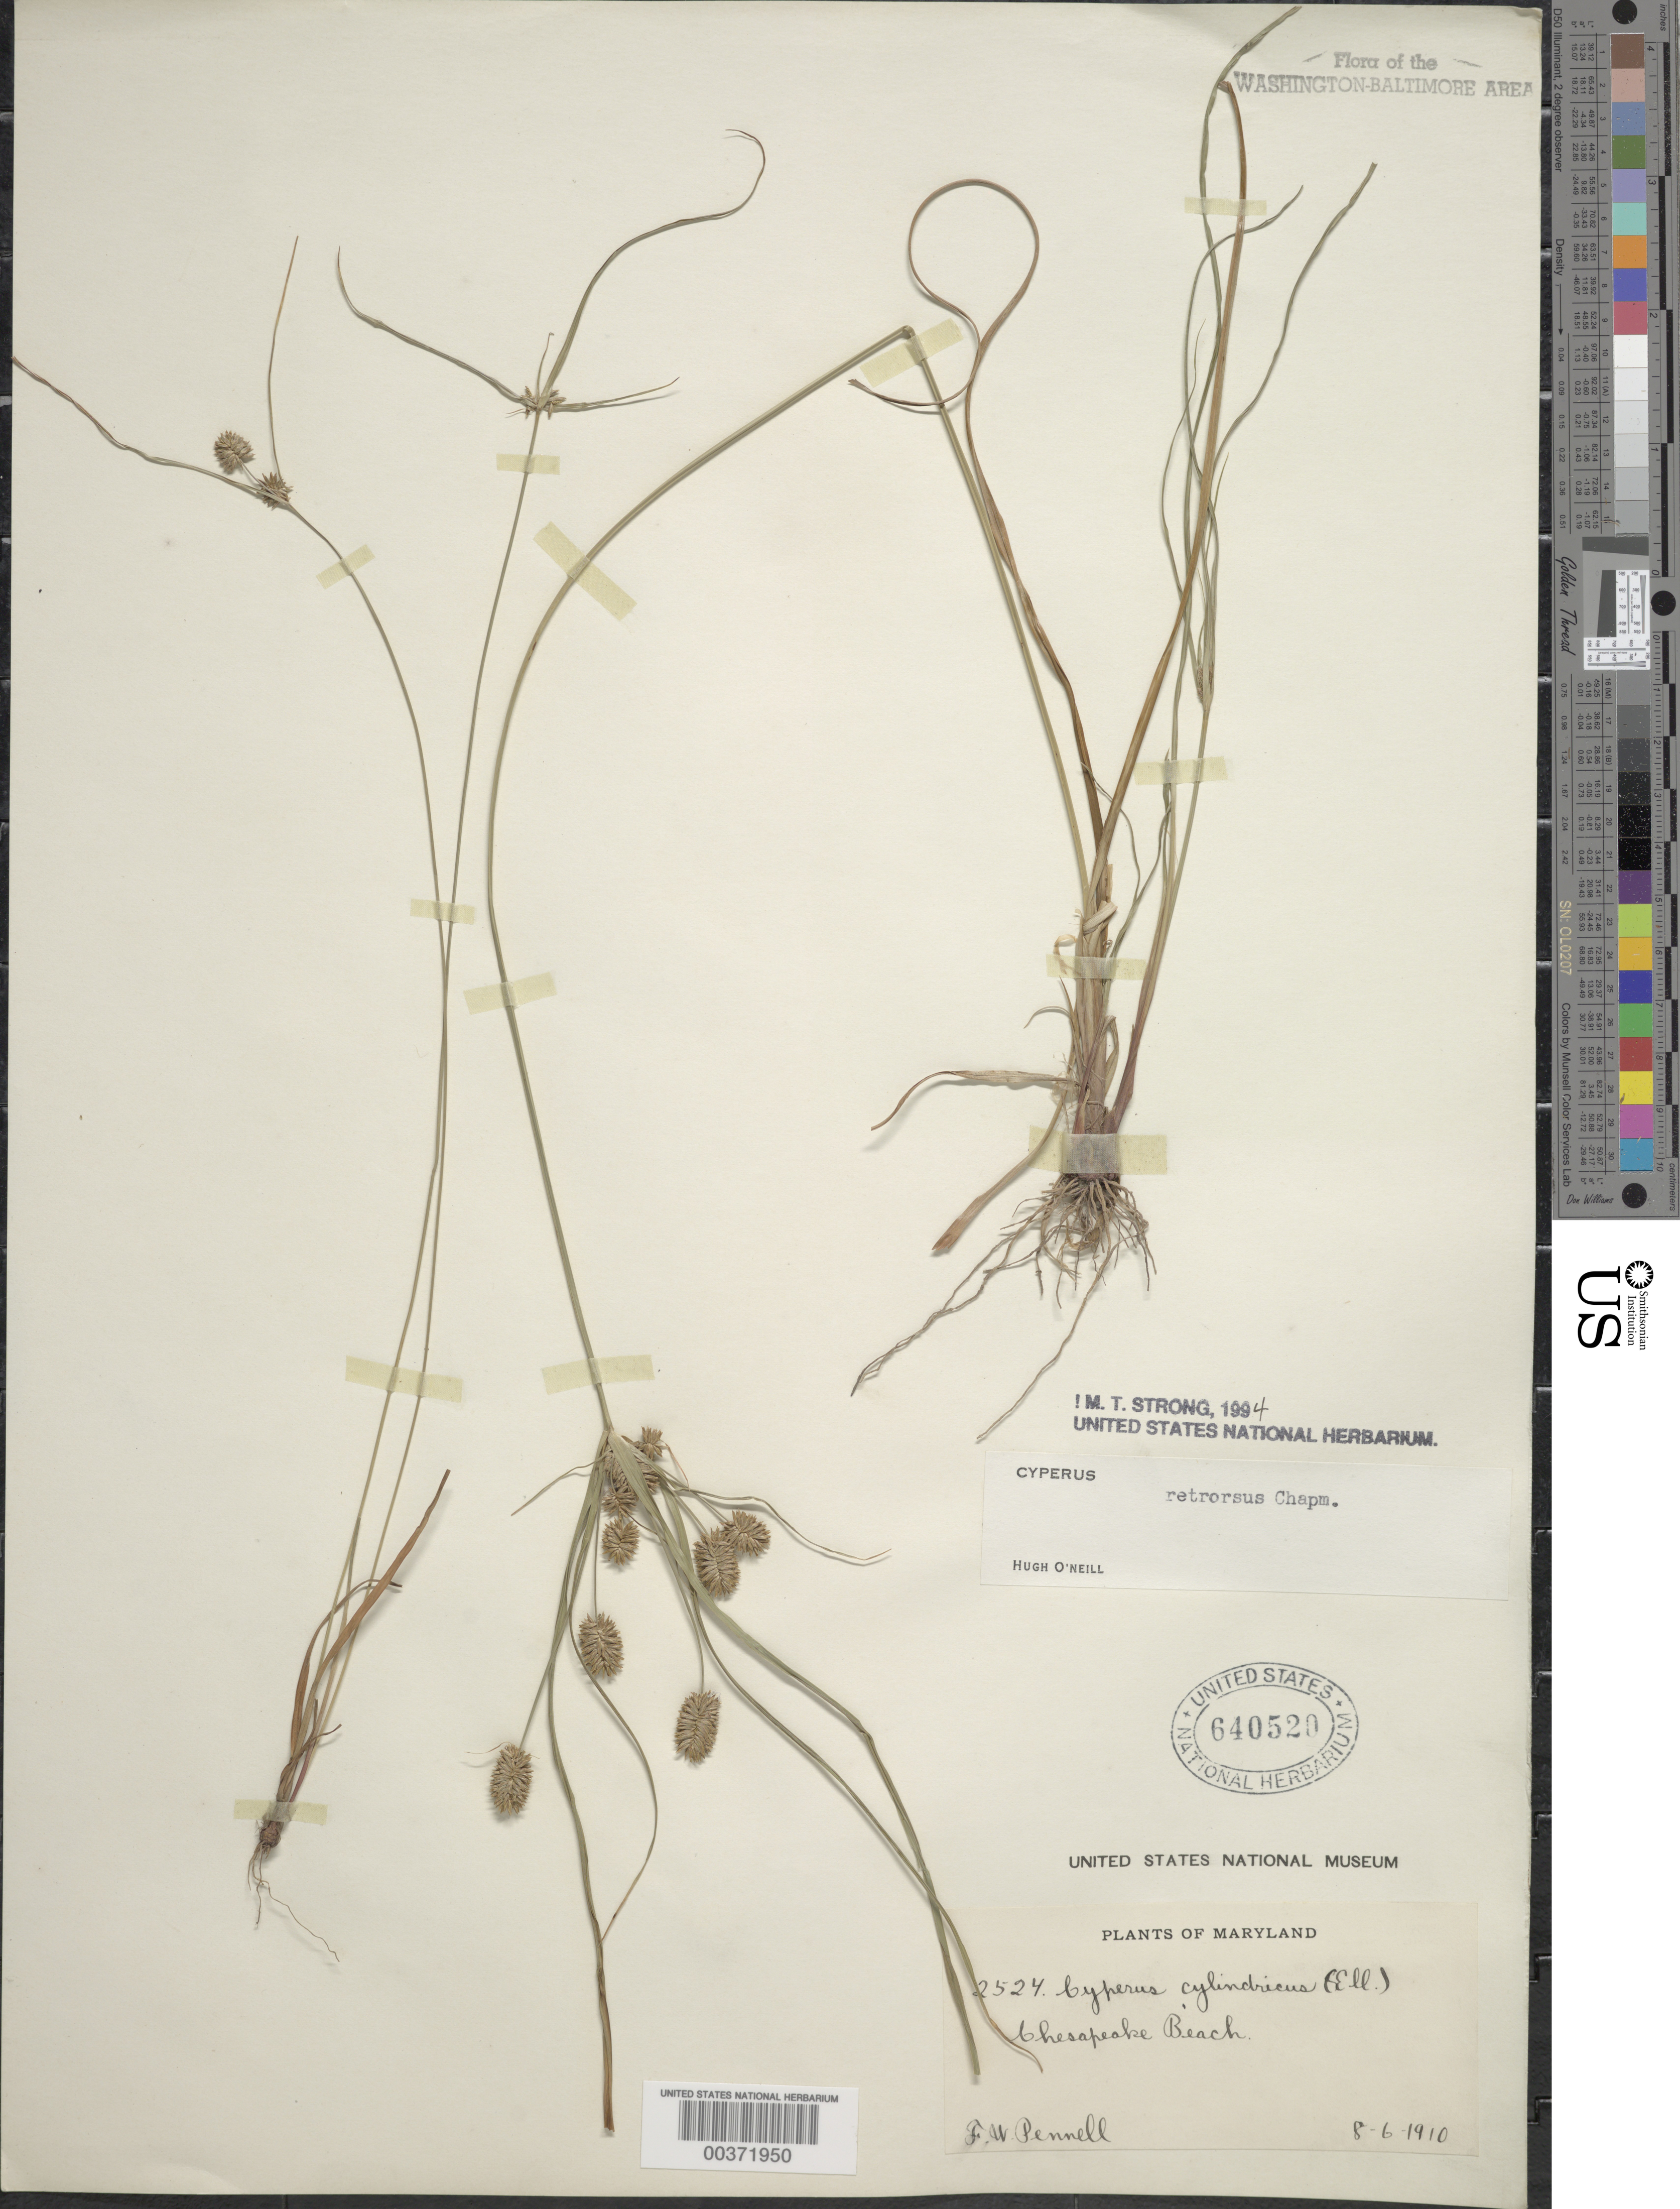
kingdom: Plantae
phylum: Tracheophyta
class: Liliopsida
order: Poales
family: Cyperaceae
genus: Cyperus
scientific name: Cyperus retrorsus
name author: Chapm.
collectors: F. W. Pennell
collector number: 2524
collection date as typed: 06 Aug 1910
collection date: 1910-08-06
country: United States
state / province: Maryland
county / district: Calvert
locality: Chesapeake Beach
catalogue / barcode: US 640520